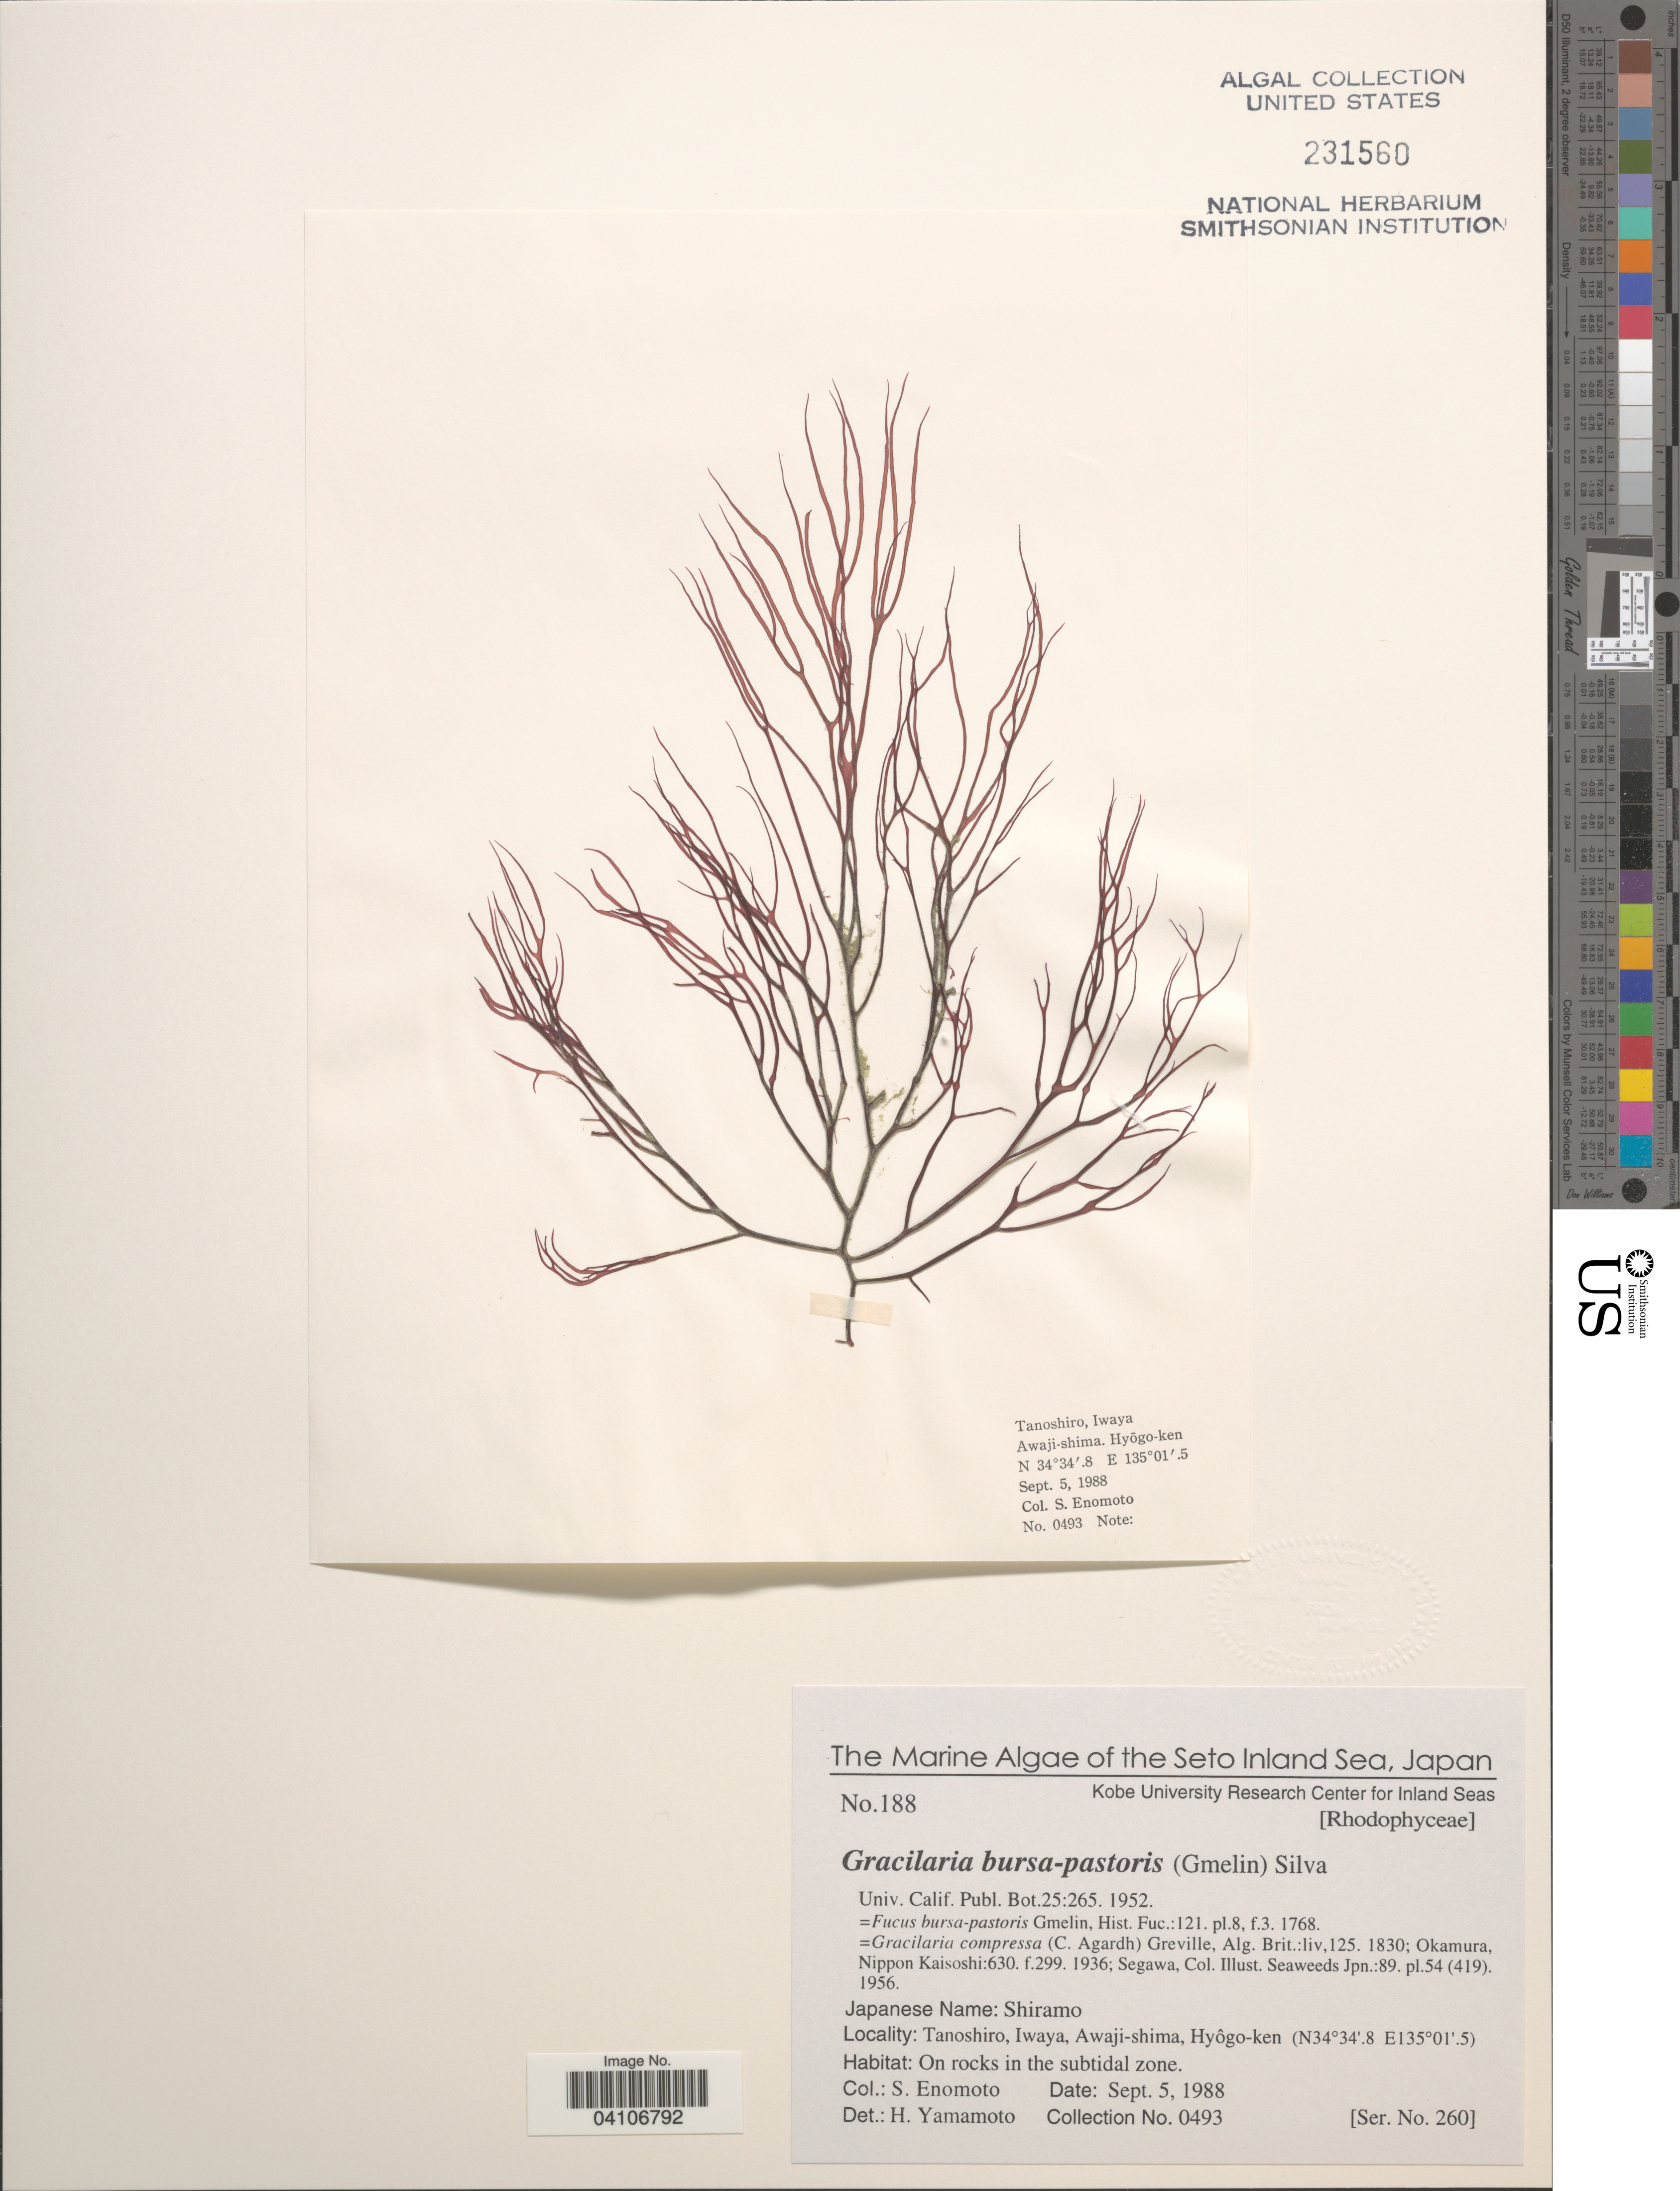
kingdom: Plantae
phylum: Rhodophyta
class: Florideophyceae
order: Gracilariales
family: Gracilariaceae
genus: Gracilaria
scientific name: Gracilaria bursa-pastoris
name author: (S.G. Gmel.) P.C. Silva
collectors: S. Enomoto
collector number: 0493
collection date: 1988-09-05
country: Japan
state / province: Hyogo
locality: The Seto Inland Sea. Tanoshira, Iwaya, Awaji-shima, Hyôgo-ken. On rocks in the subtidal zone.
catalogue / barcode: US 231560